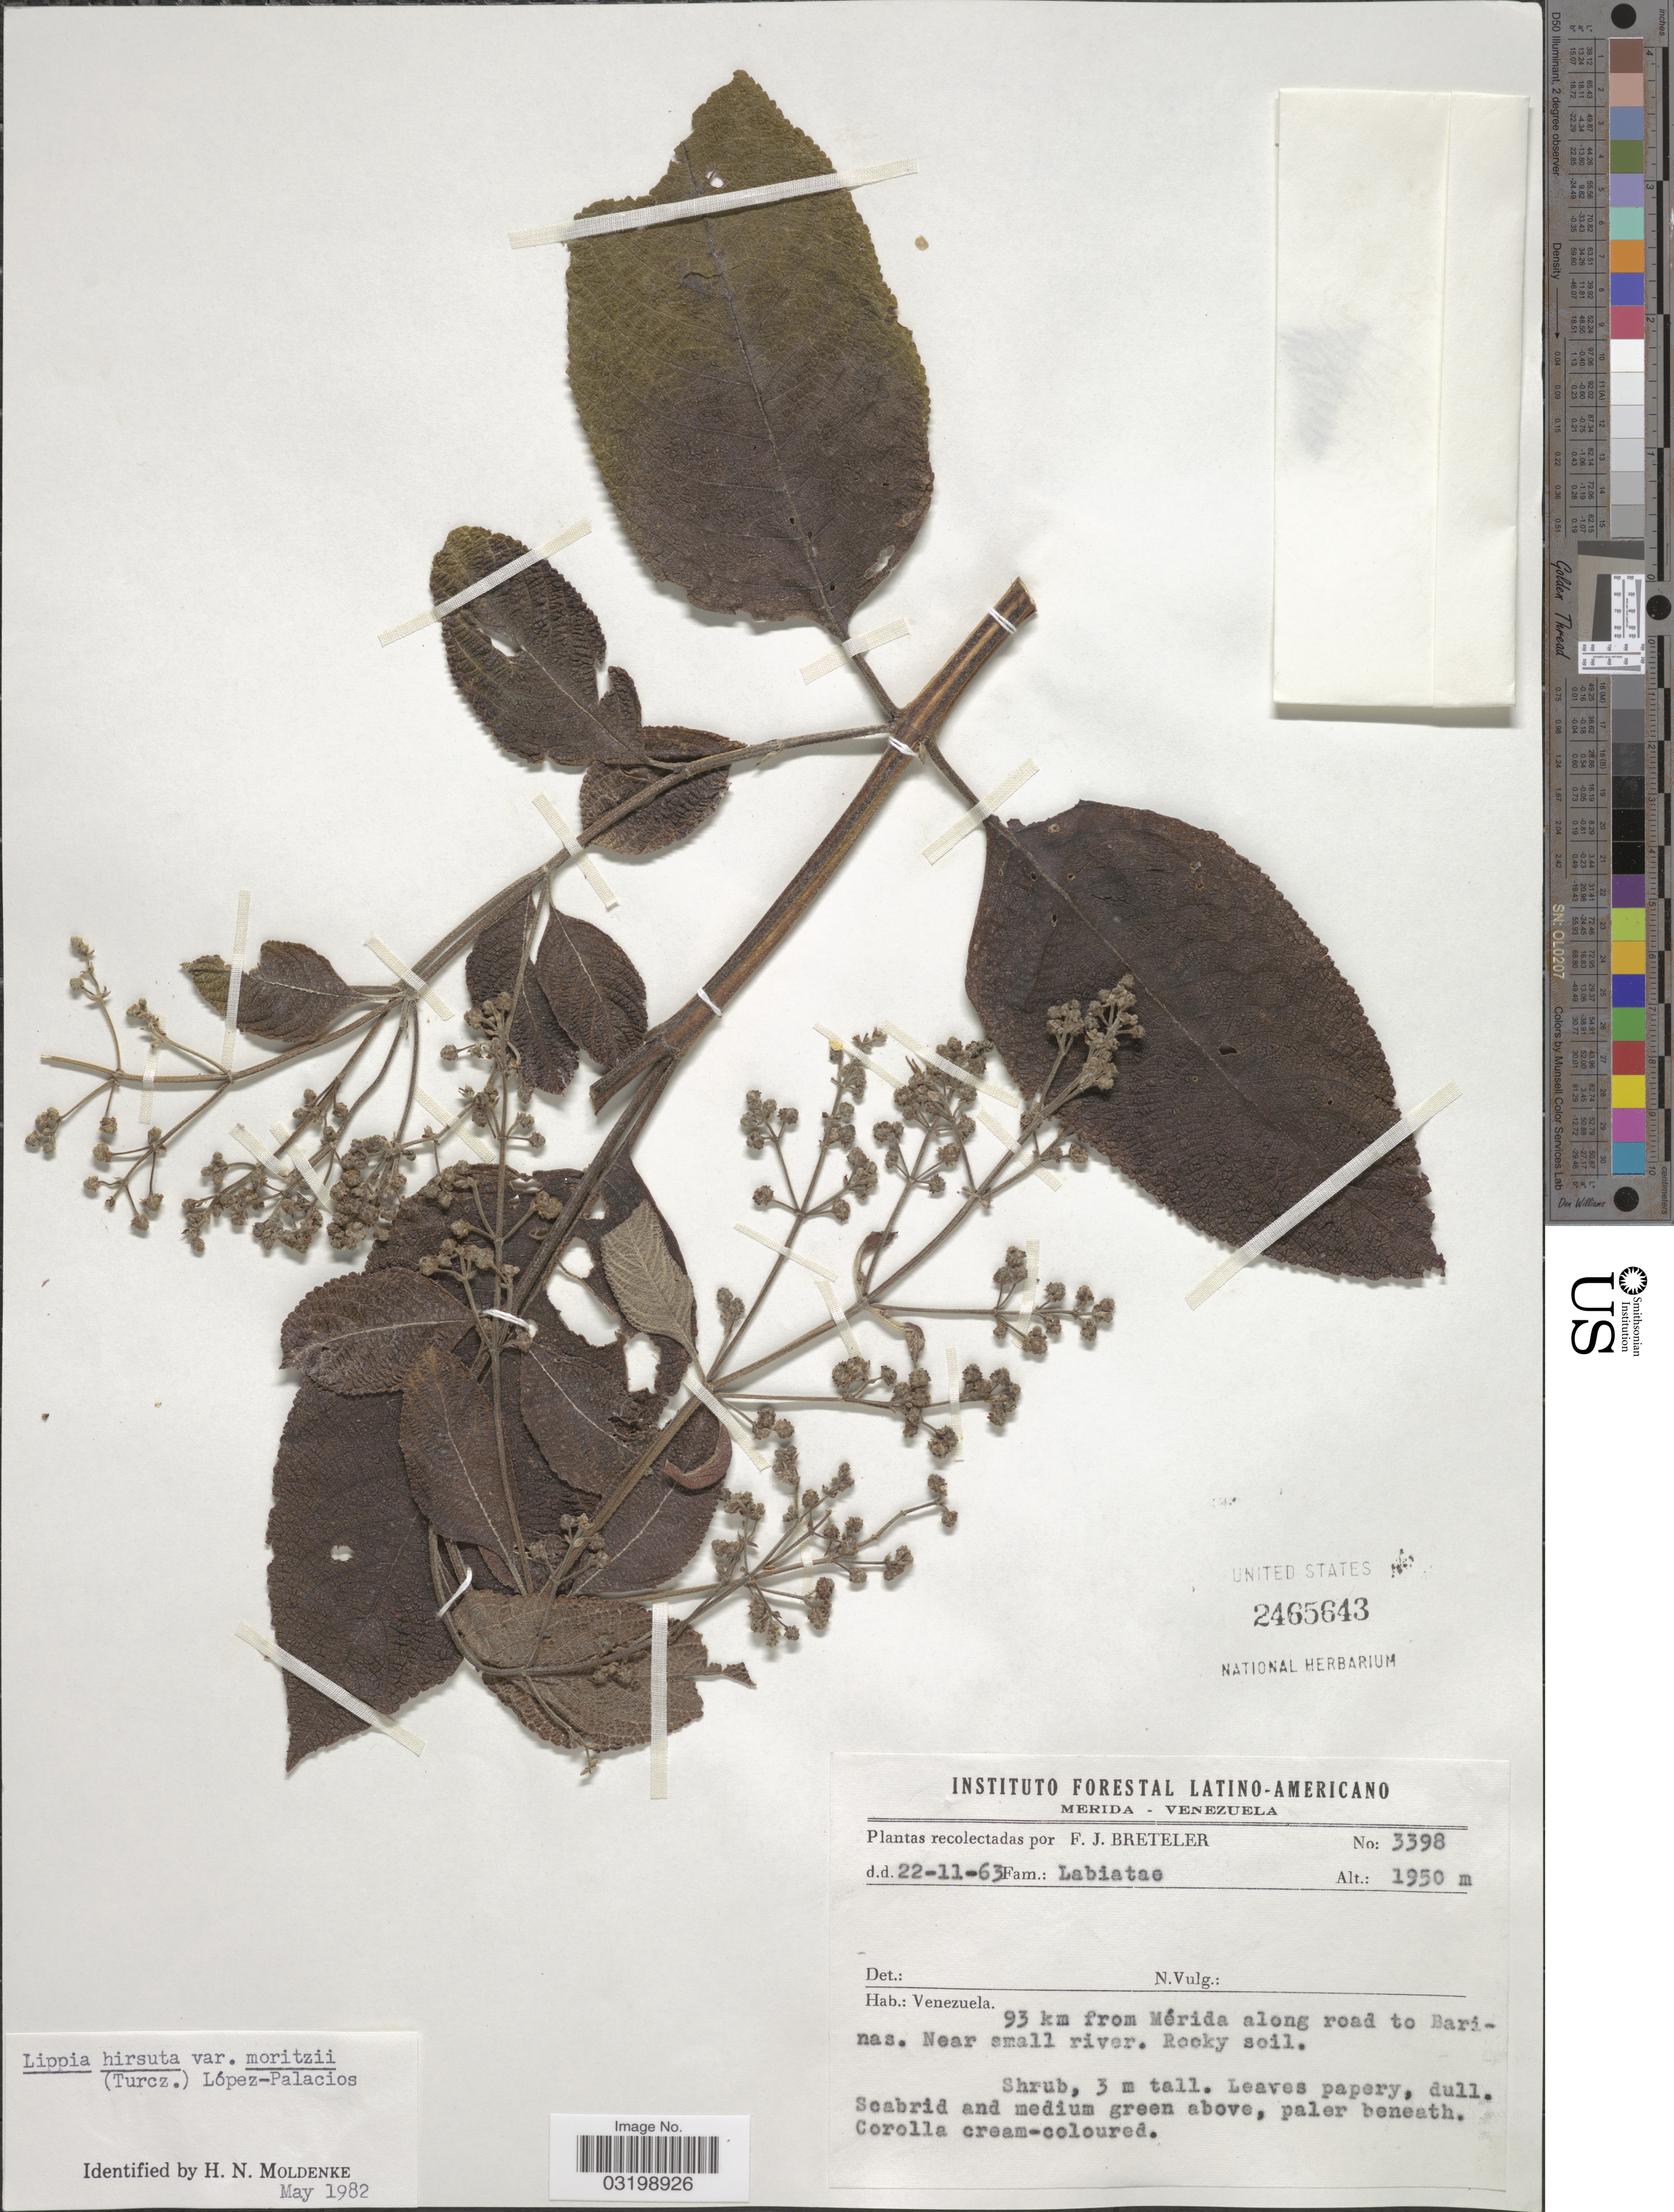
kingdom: Plantae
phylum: Tracheophyta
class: Magnoliopsida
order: Lamiales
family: Verbenaceae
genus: Lippia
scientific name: Lippia hirsuta var. moritzii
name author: L.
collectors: F. J. Breteler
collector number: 3398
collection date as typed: Transcribed d/m/y: 22/11/63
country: Venezuela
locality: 93 km from Mérida along road to Barinas. Near small river.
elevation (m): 1950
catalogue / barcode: US 2465643